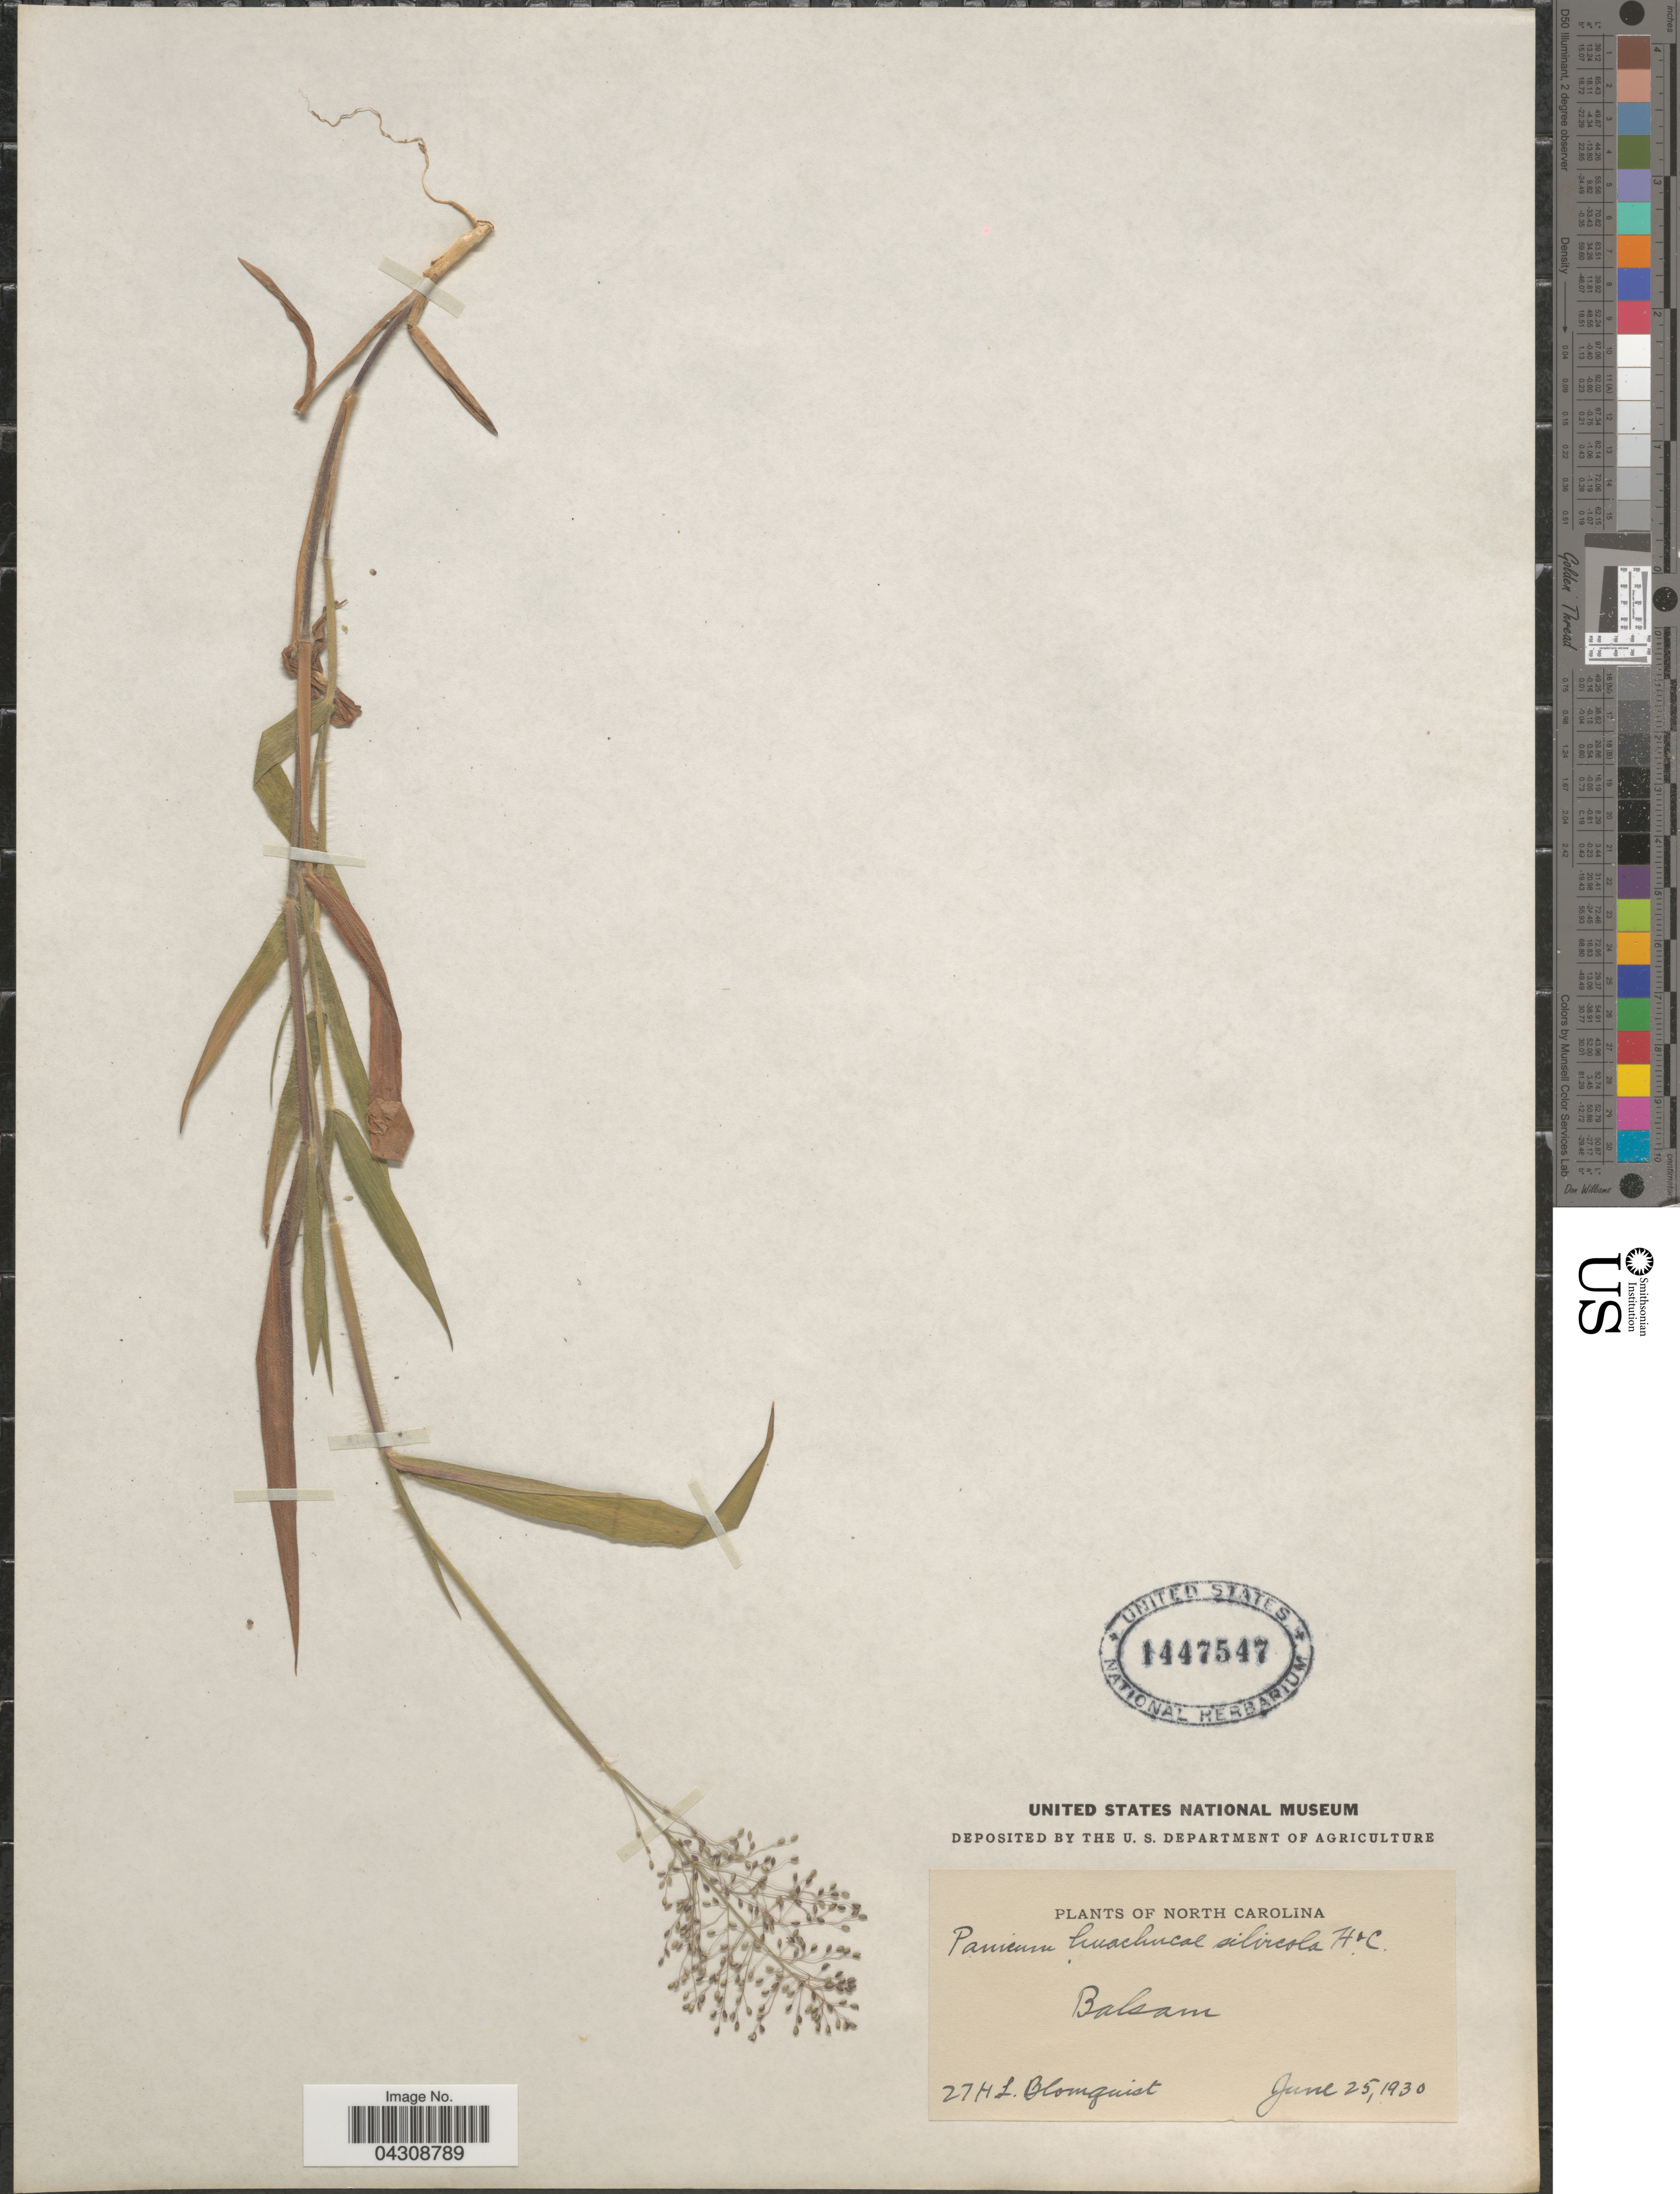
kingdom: Plantae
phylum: Tracheophyta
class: Liliopsida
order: Poales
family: Poaceae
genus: Dichanthelium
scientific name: Dichanthelium acuminatum var. acuminatum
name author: (Sw.) Gould & C.A. Clark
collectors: H. Blomquist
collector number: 27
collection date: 1930-06-25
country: United States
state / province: North Carolina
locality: Balsam.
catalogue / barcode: US 1447547